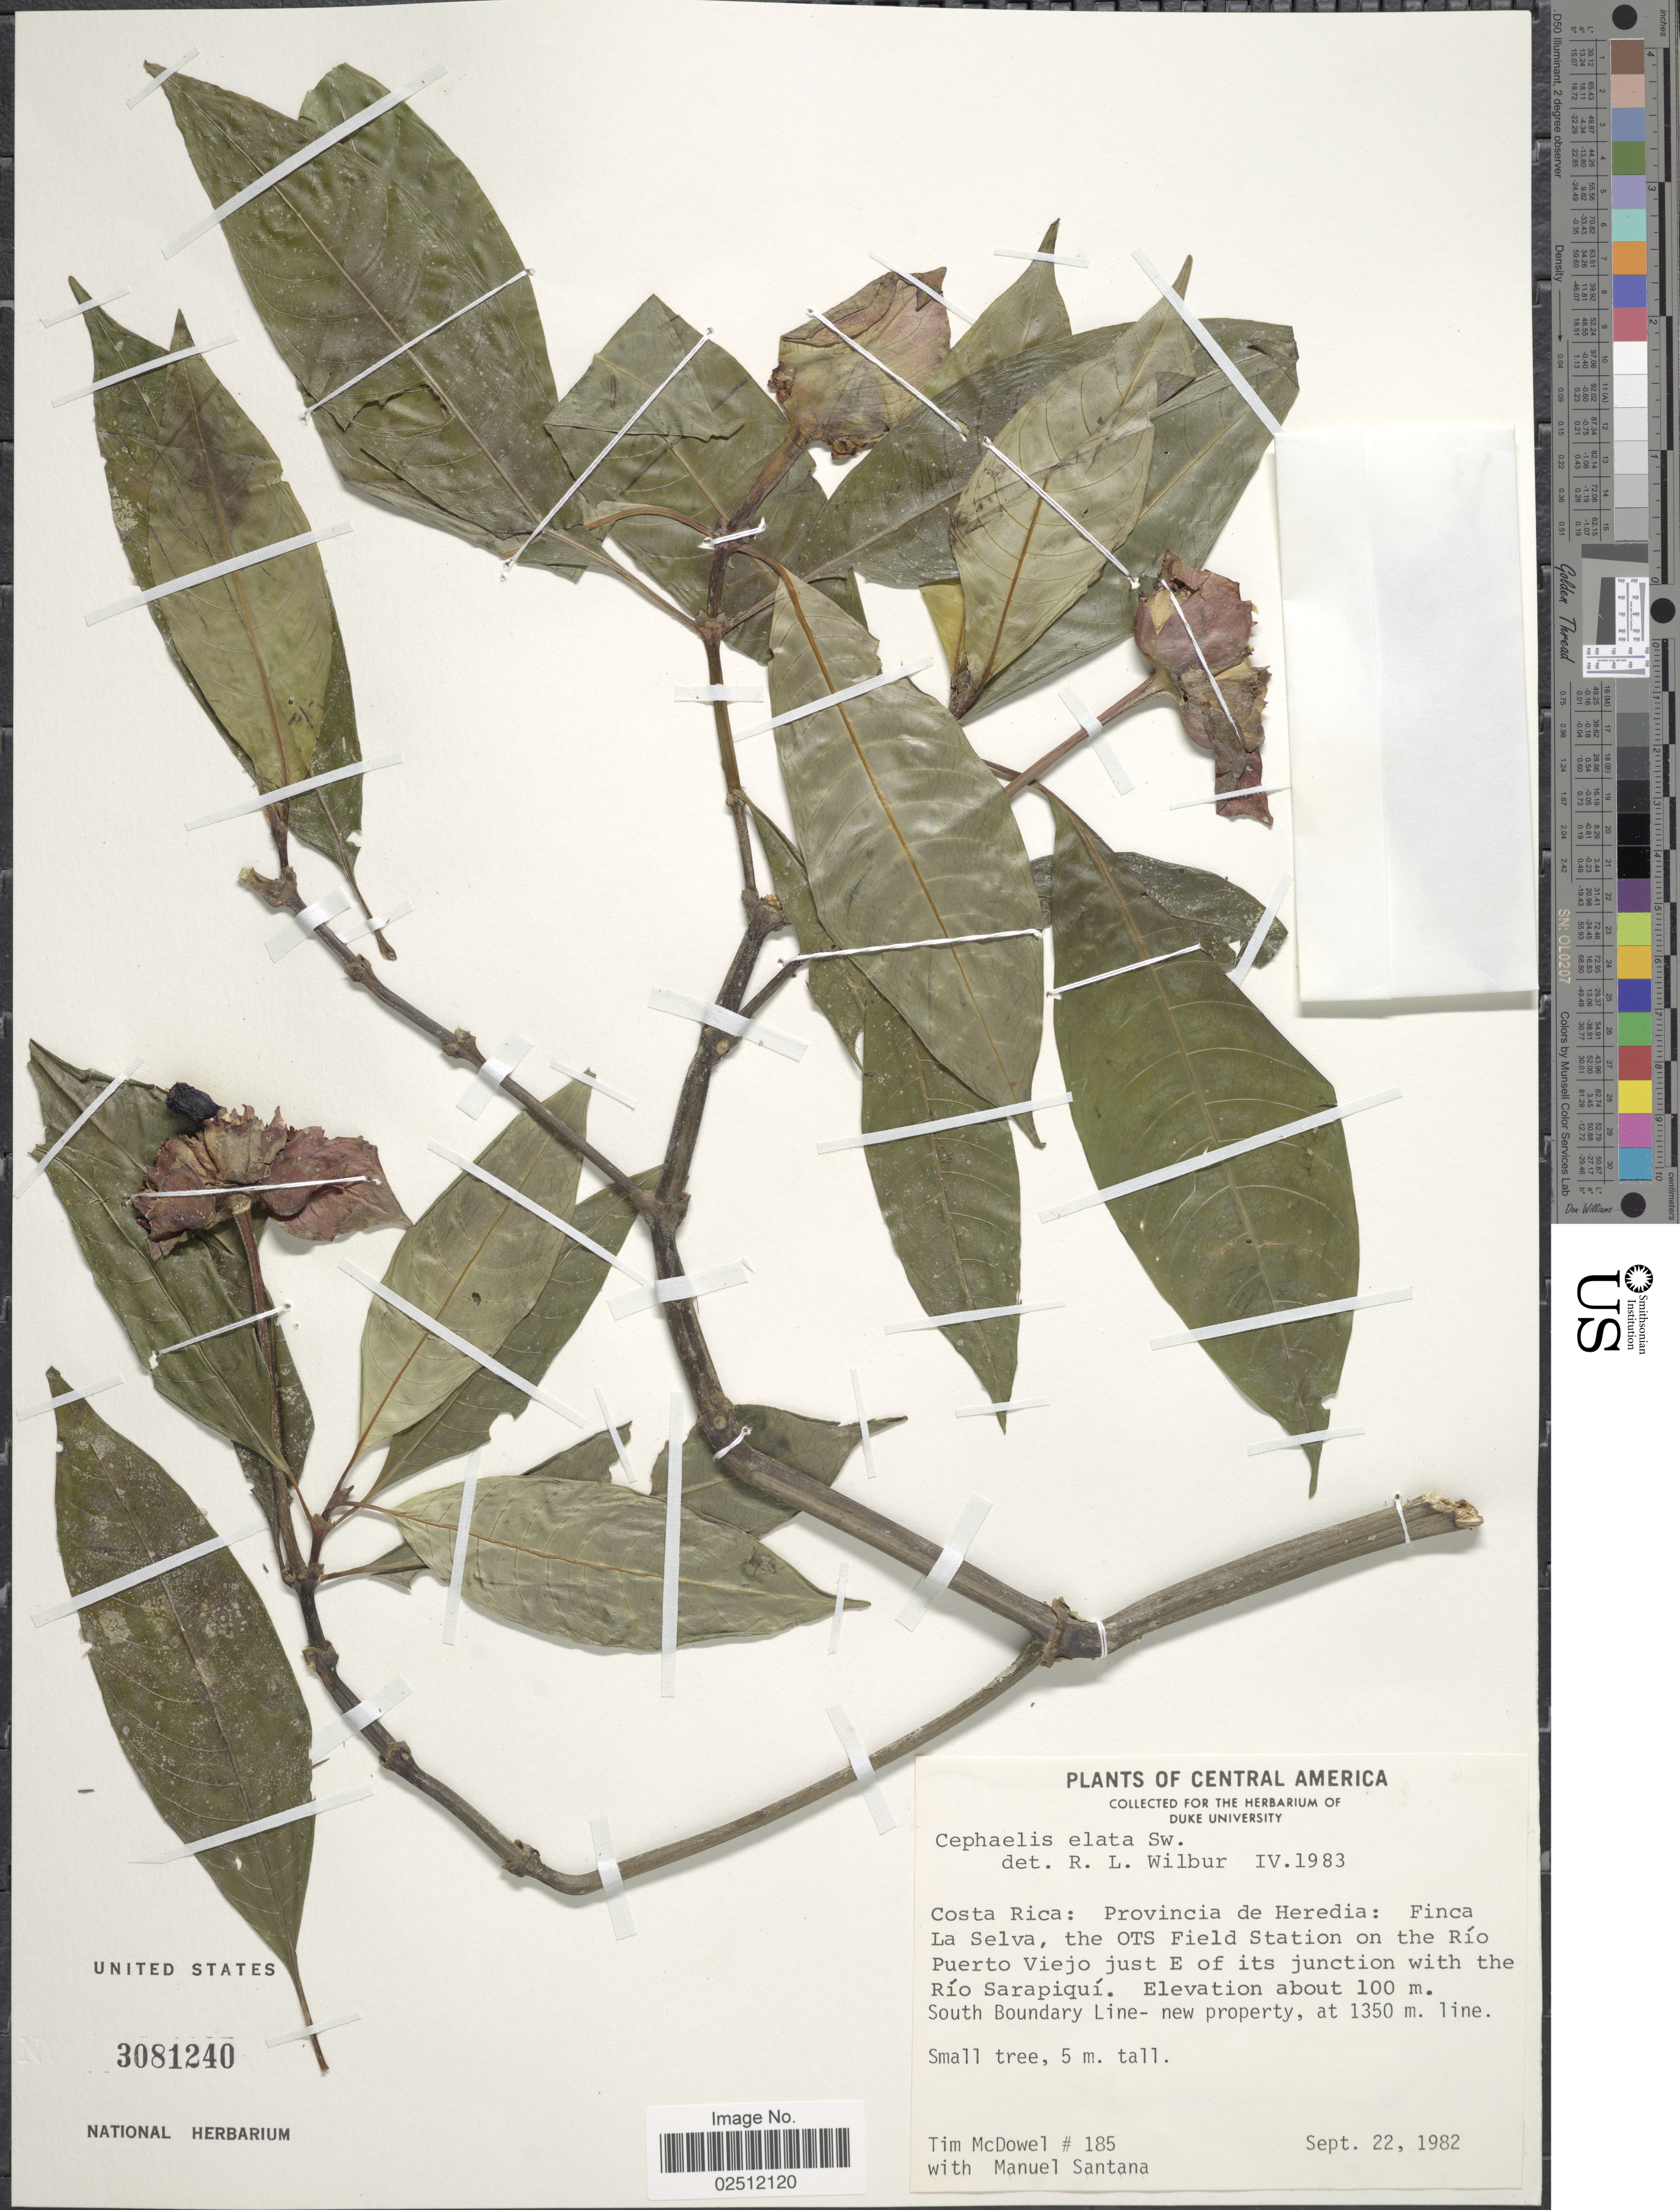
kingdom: Plantae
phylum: Tracheophyta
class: Magnoliopsida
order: Gentianales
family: Rubiaceae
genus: Psychotria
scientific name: Psychotria elata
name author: (Sw.) Hammel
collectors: T. McDowell & M. Santana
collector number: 185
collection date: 1982-09-22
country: Costa Rica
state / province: Heredia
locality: Finca La Selva, the OTS Field Station on the Río Puerto Viejo, just E of its junction with the Río Sarapiquí, South Boundary Line- new property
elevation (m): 100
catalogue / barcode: US 3081240